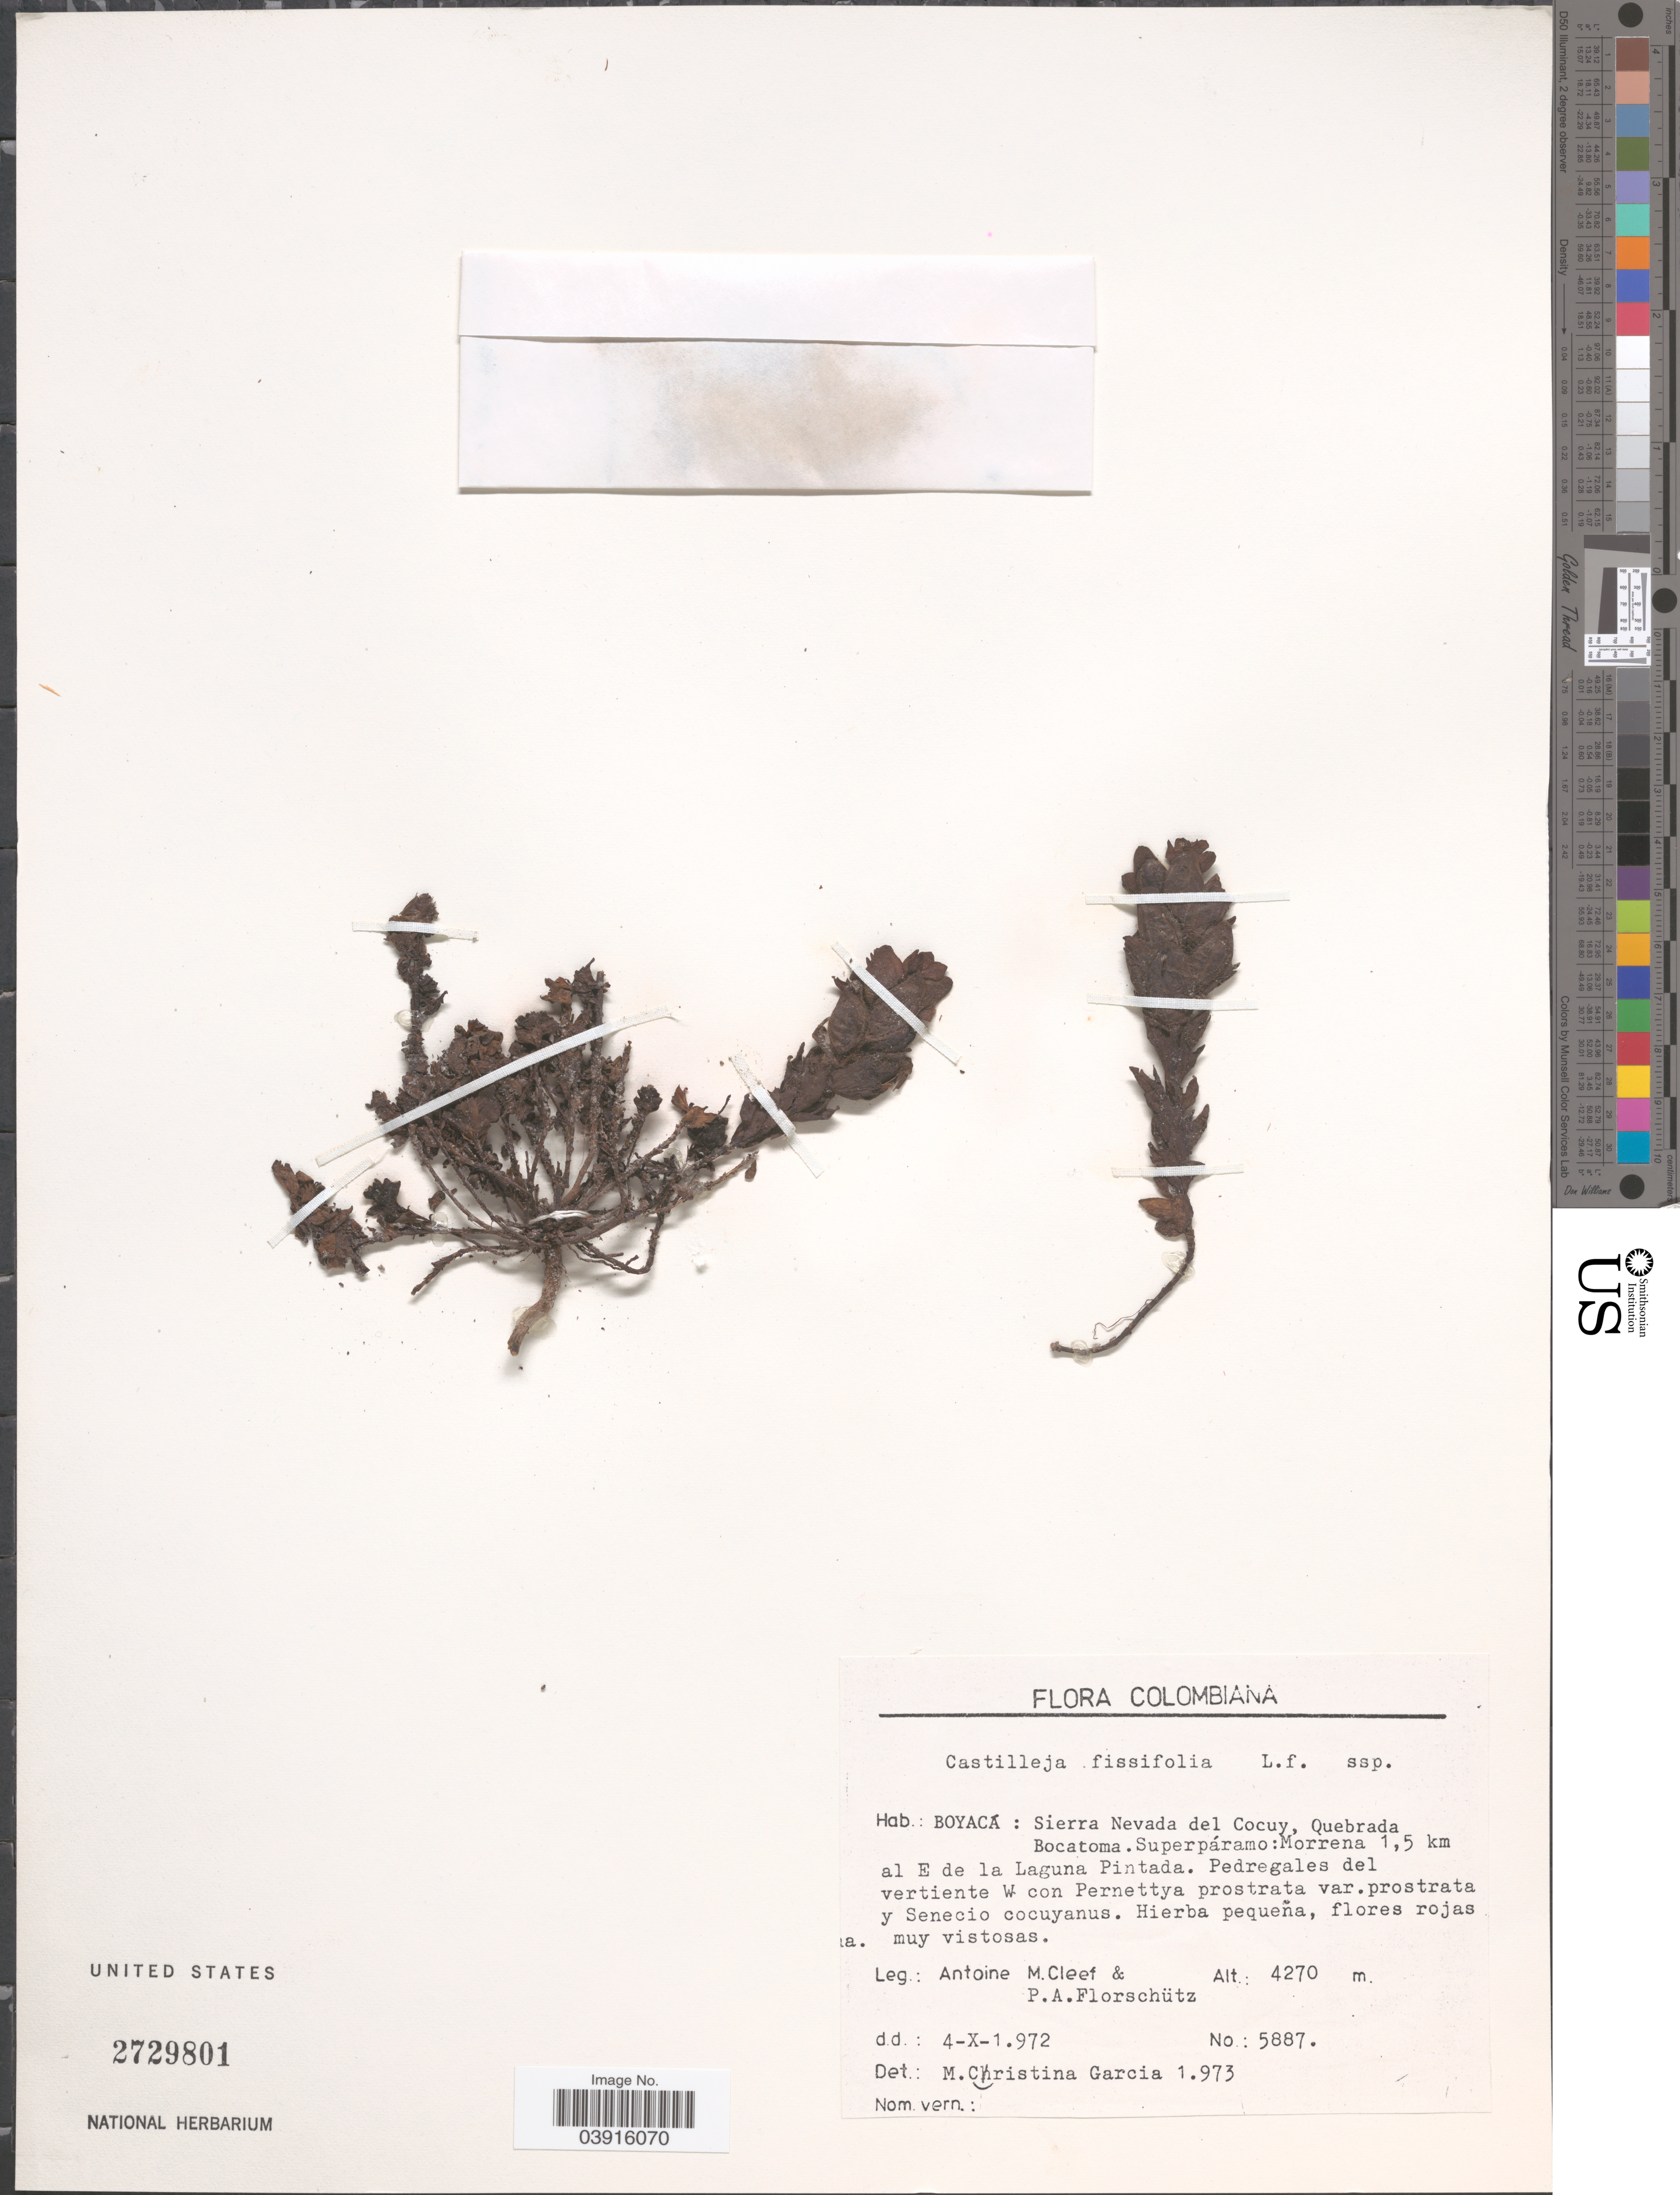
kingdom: Plantae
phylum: Tracheophyta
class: Magnoliopsida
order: Lamiales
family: Orobanchaceae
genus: Castilleja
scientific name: Castilleja fissifolia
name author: L. f.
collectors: A. M. Cleef & P. Florschütz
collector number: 5887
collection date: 1972-10-04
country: Colombia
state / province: Boyacá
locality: Sierra Nevada del Cocuy, Quebrada Bocatoma. Superpármo: Morrena 1.5 km al E de la Laguna Pintada.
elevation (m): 4270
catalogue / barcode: US 2729801